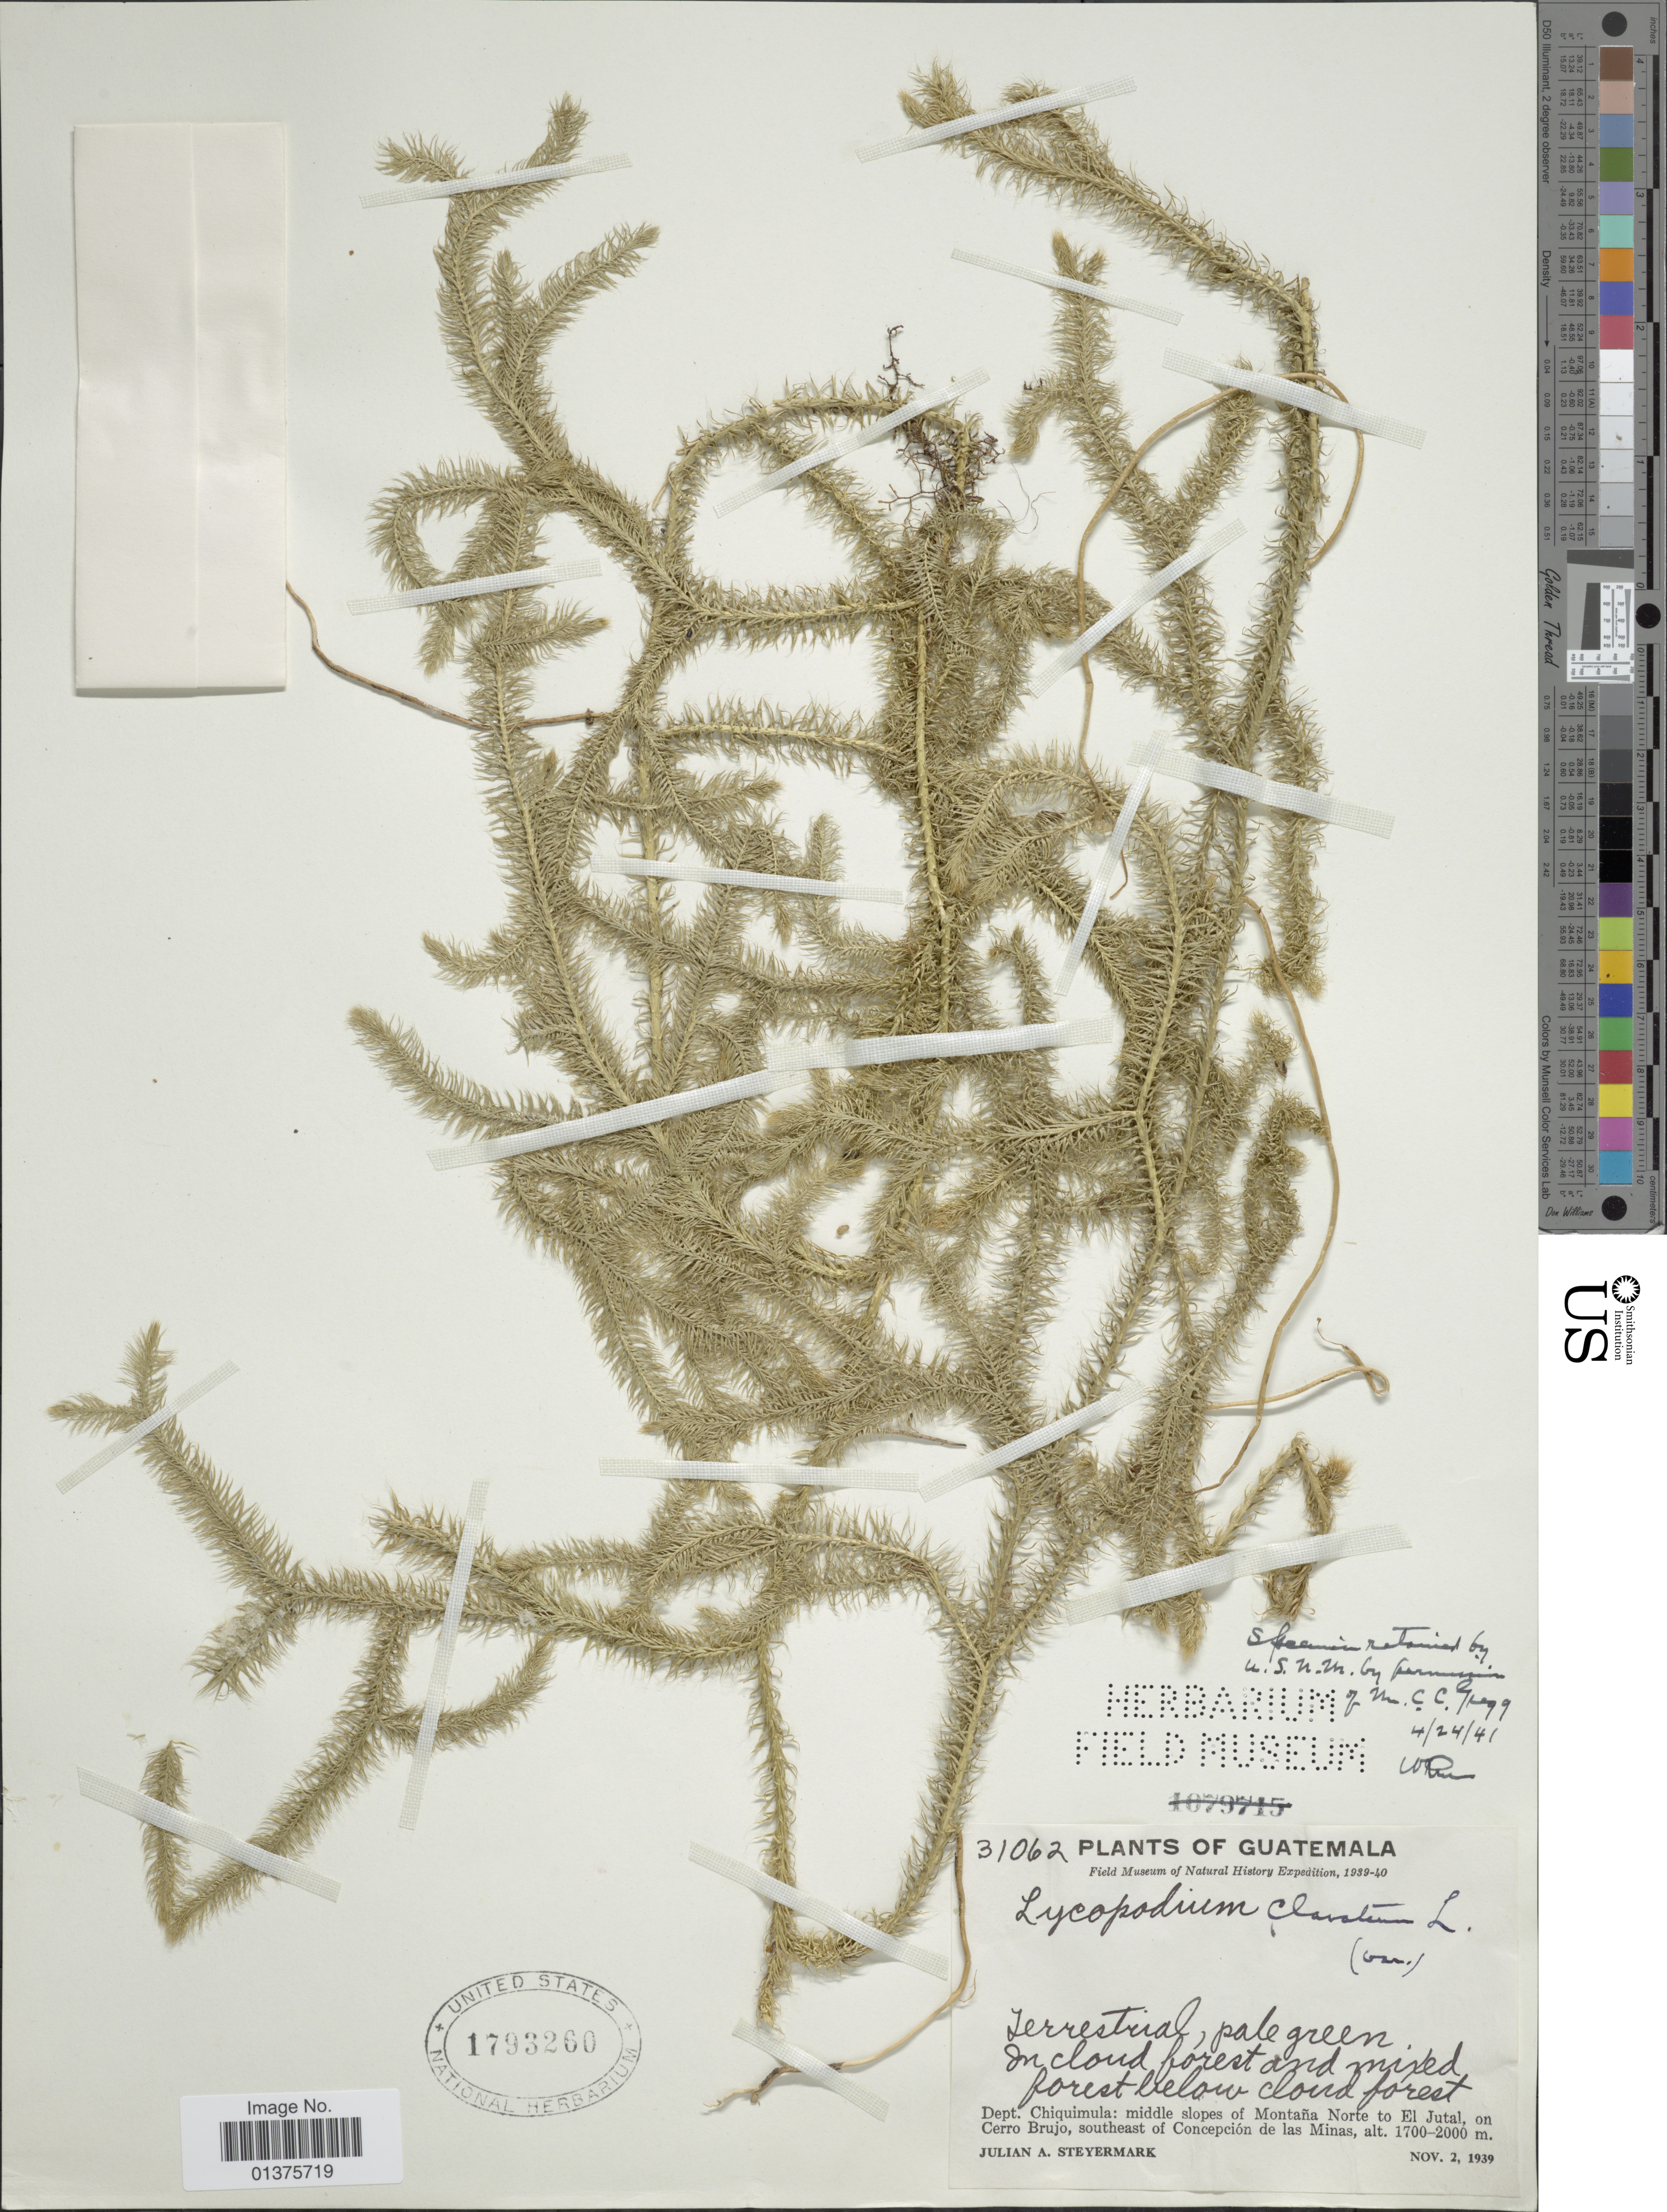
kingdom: Plantae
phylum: Tracheophyta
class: Lycopodiopsida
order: Lycopodiales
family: Lycopodiaceae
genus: Lycopodium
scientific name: Lycopodium clavatum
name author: L.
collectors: J. Steyermark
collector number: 31062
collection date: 1939-11-02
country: Guatemala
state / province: Chiquimula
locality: middle slopes of Montana, Norte to El jutal on Cerro Brujo, southeast of Conception de la Minas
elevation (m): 1700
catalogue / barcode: US 1793260